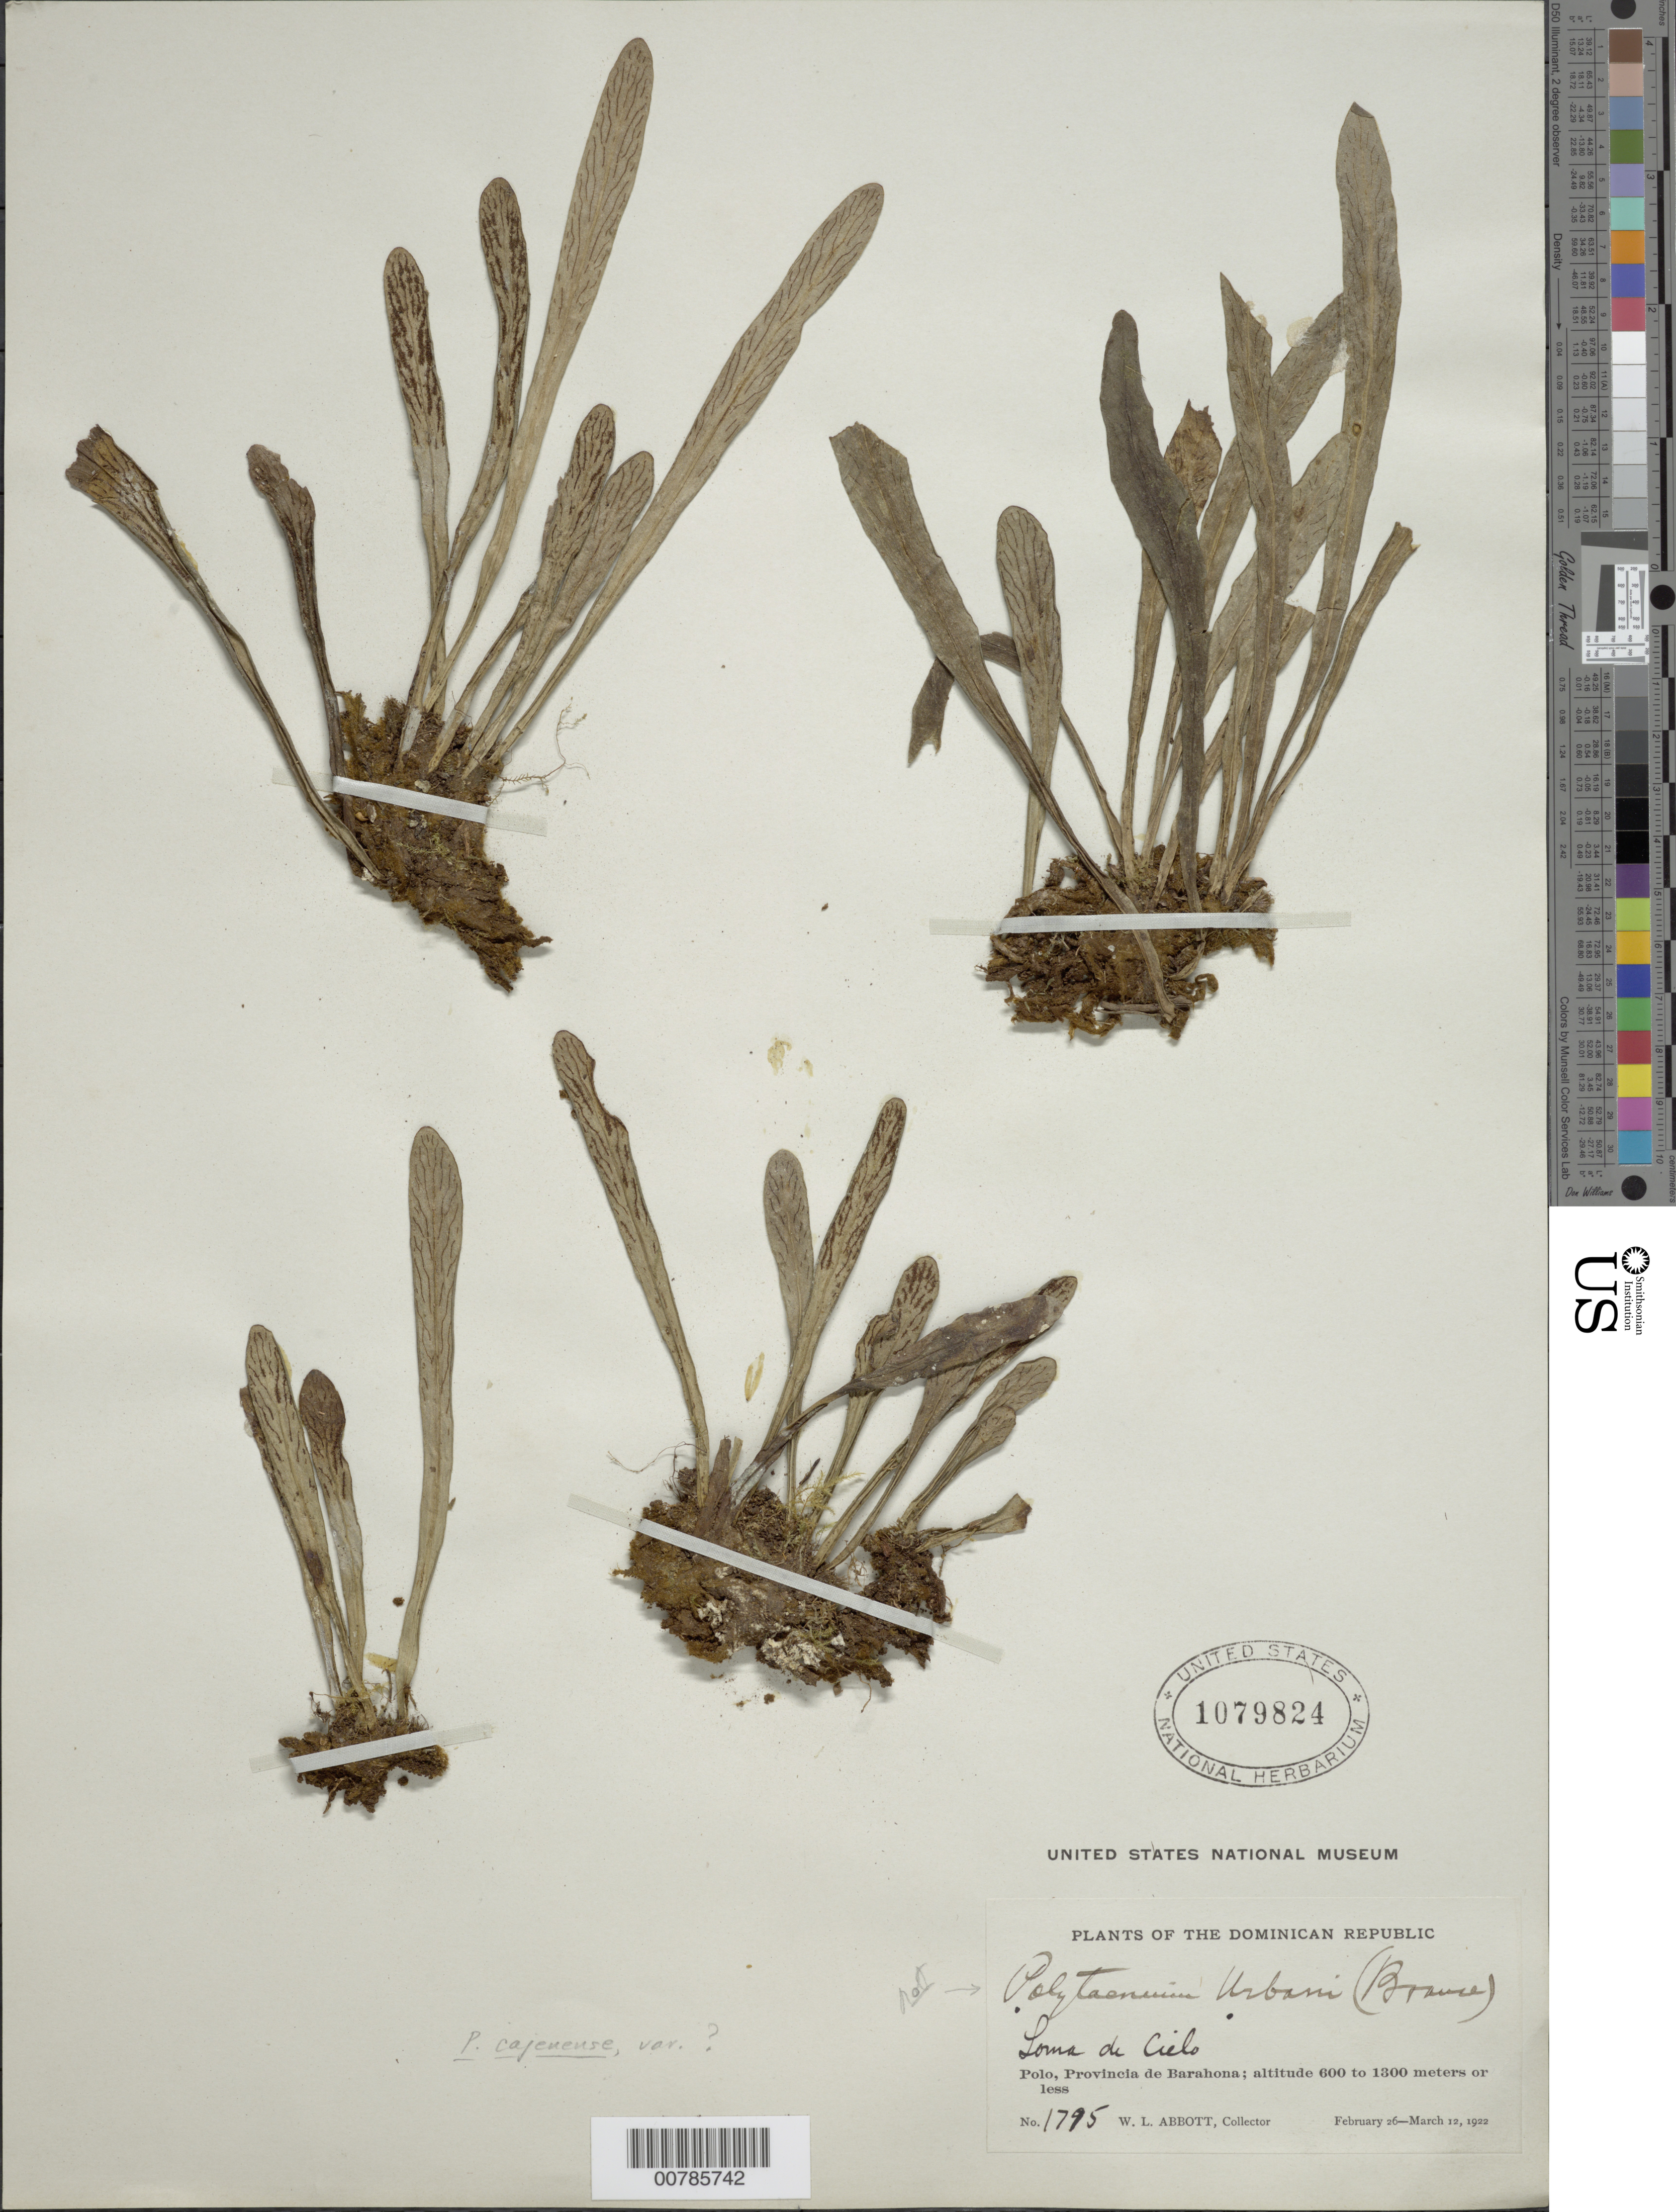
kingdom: Plantae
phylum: Tracheophyta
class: Polypodiopsida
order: Polypodiales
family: Pteridaceae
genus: Polytaenium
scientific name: Polytaenium sp.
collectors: W. L. Abbott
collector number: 1795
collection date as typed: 26 Feb 1922 12 Mar 1922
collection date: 1922-02-26/1922-03-12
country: Dominican Republic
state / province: Barahona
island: Hispaniola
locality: Polo, Loma de Cielo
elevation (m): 600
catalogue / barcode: US 1079824